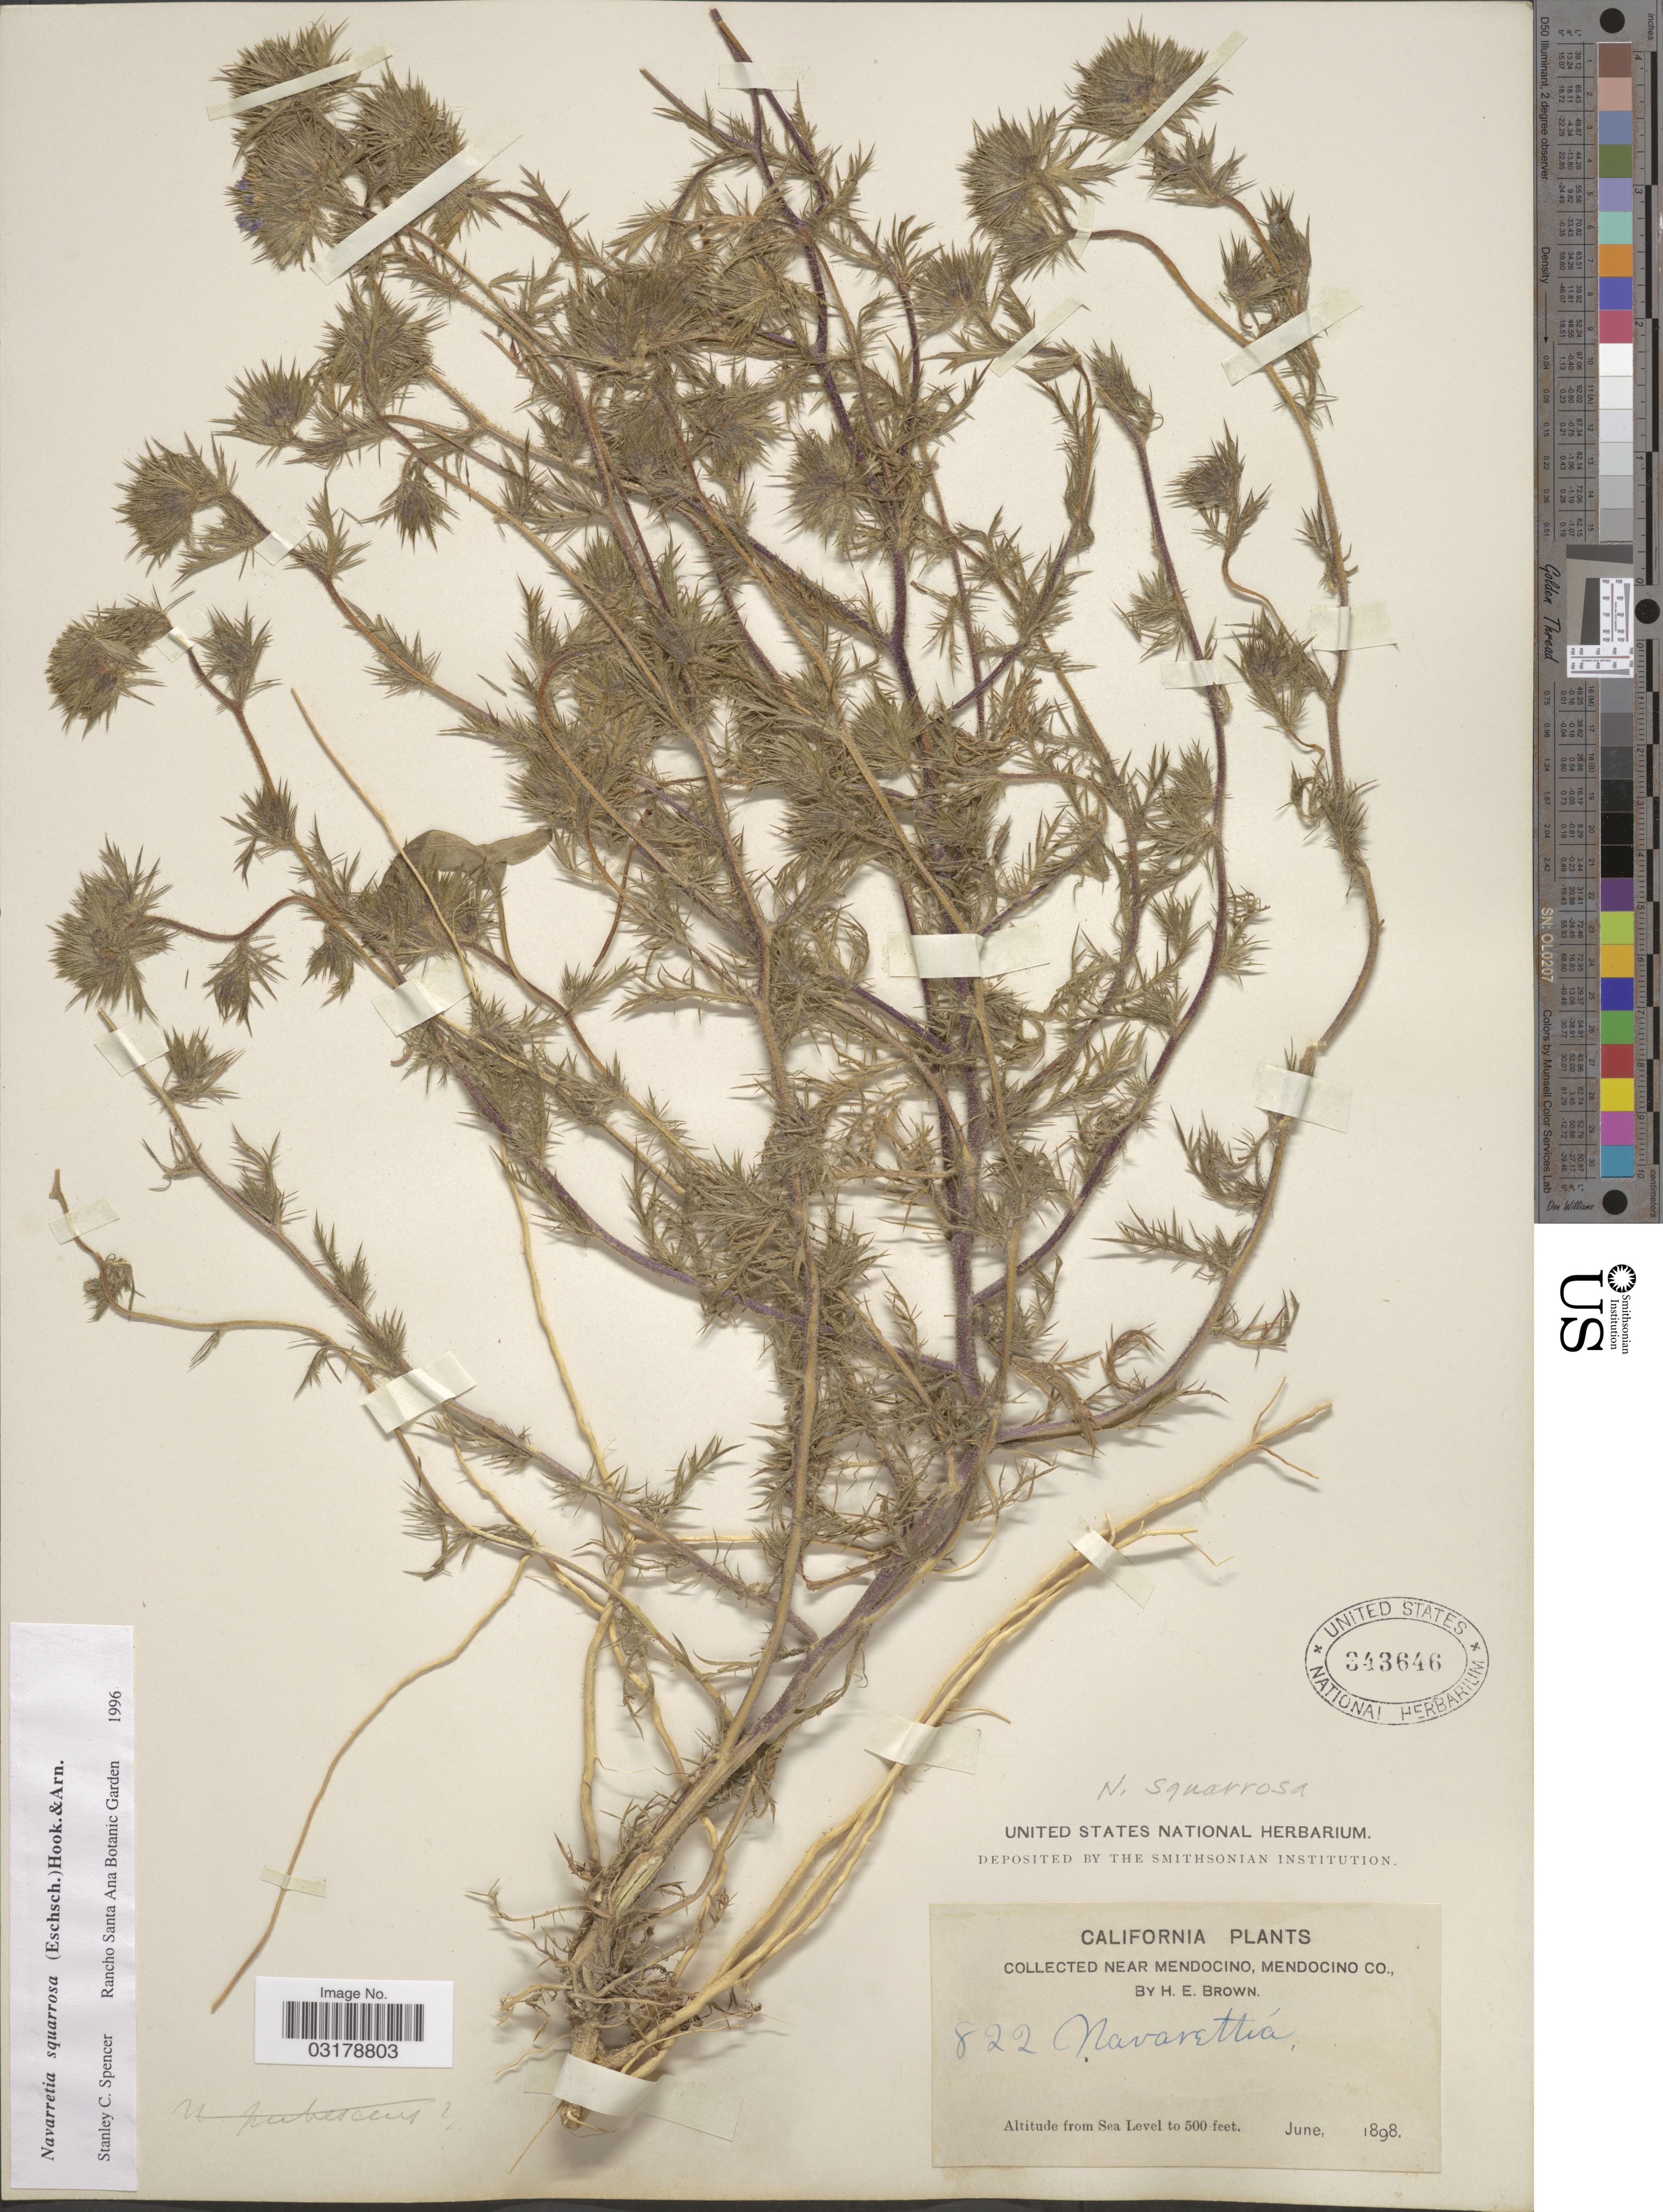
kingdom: Plantae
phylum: Tracheophyta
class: Magnoliopsida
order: Ericales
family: Polemoniaceae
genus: Navarretia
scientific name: Navarretia squarrosa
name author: (Eschsch.) Hook. & Arn.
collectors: H. E. Brown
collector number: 822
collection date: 1898-06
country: United States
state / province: California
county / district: Mendocino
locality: Near Mendocino, Mendocino Co.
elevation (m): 0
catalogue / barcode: US 343646